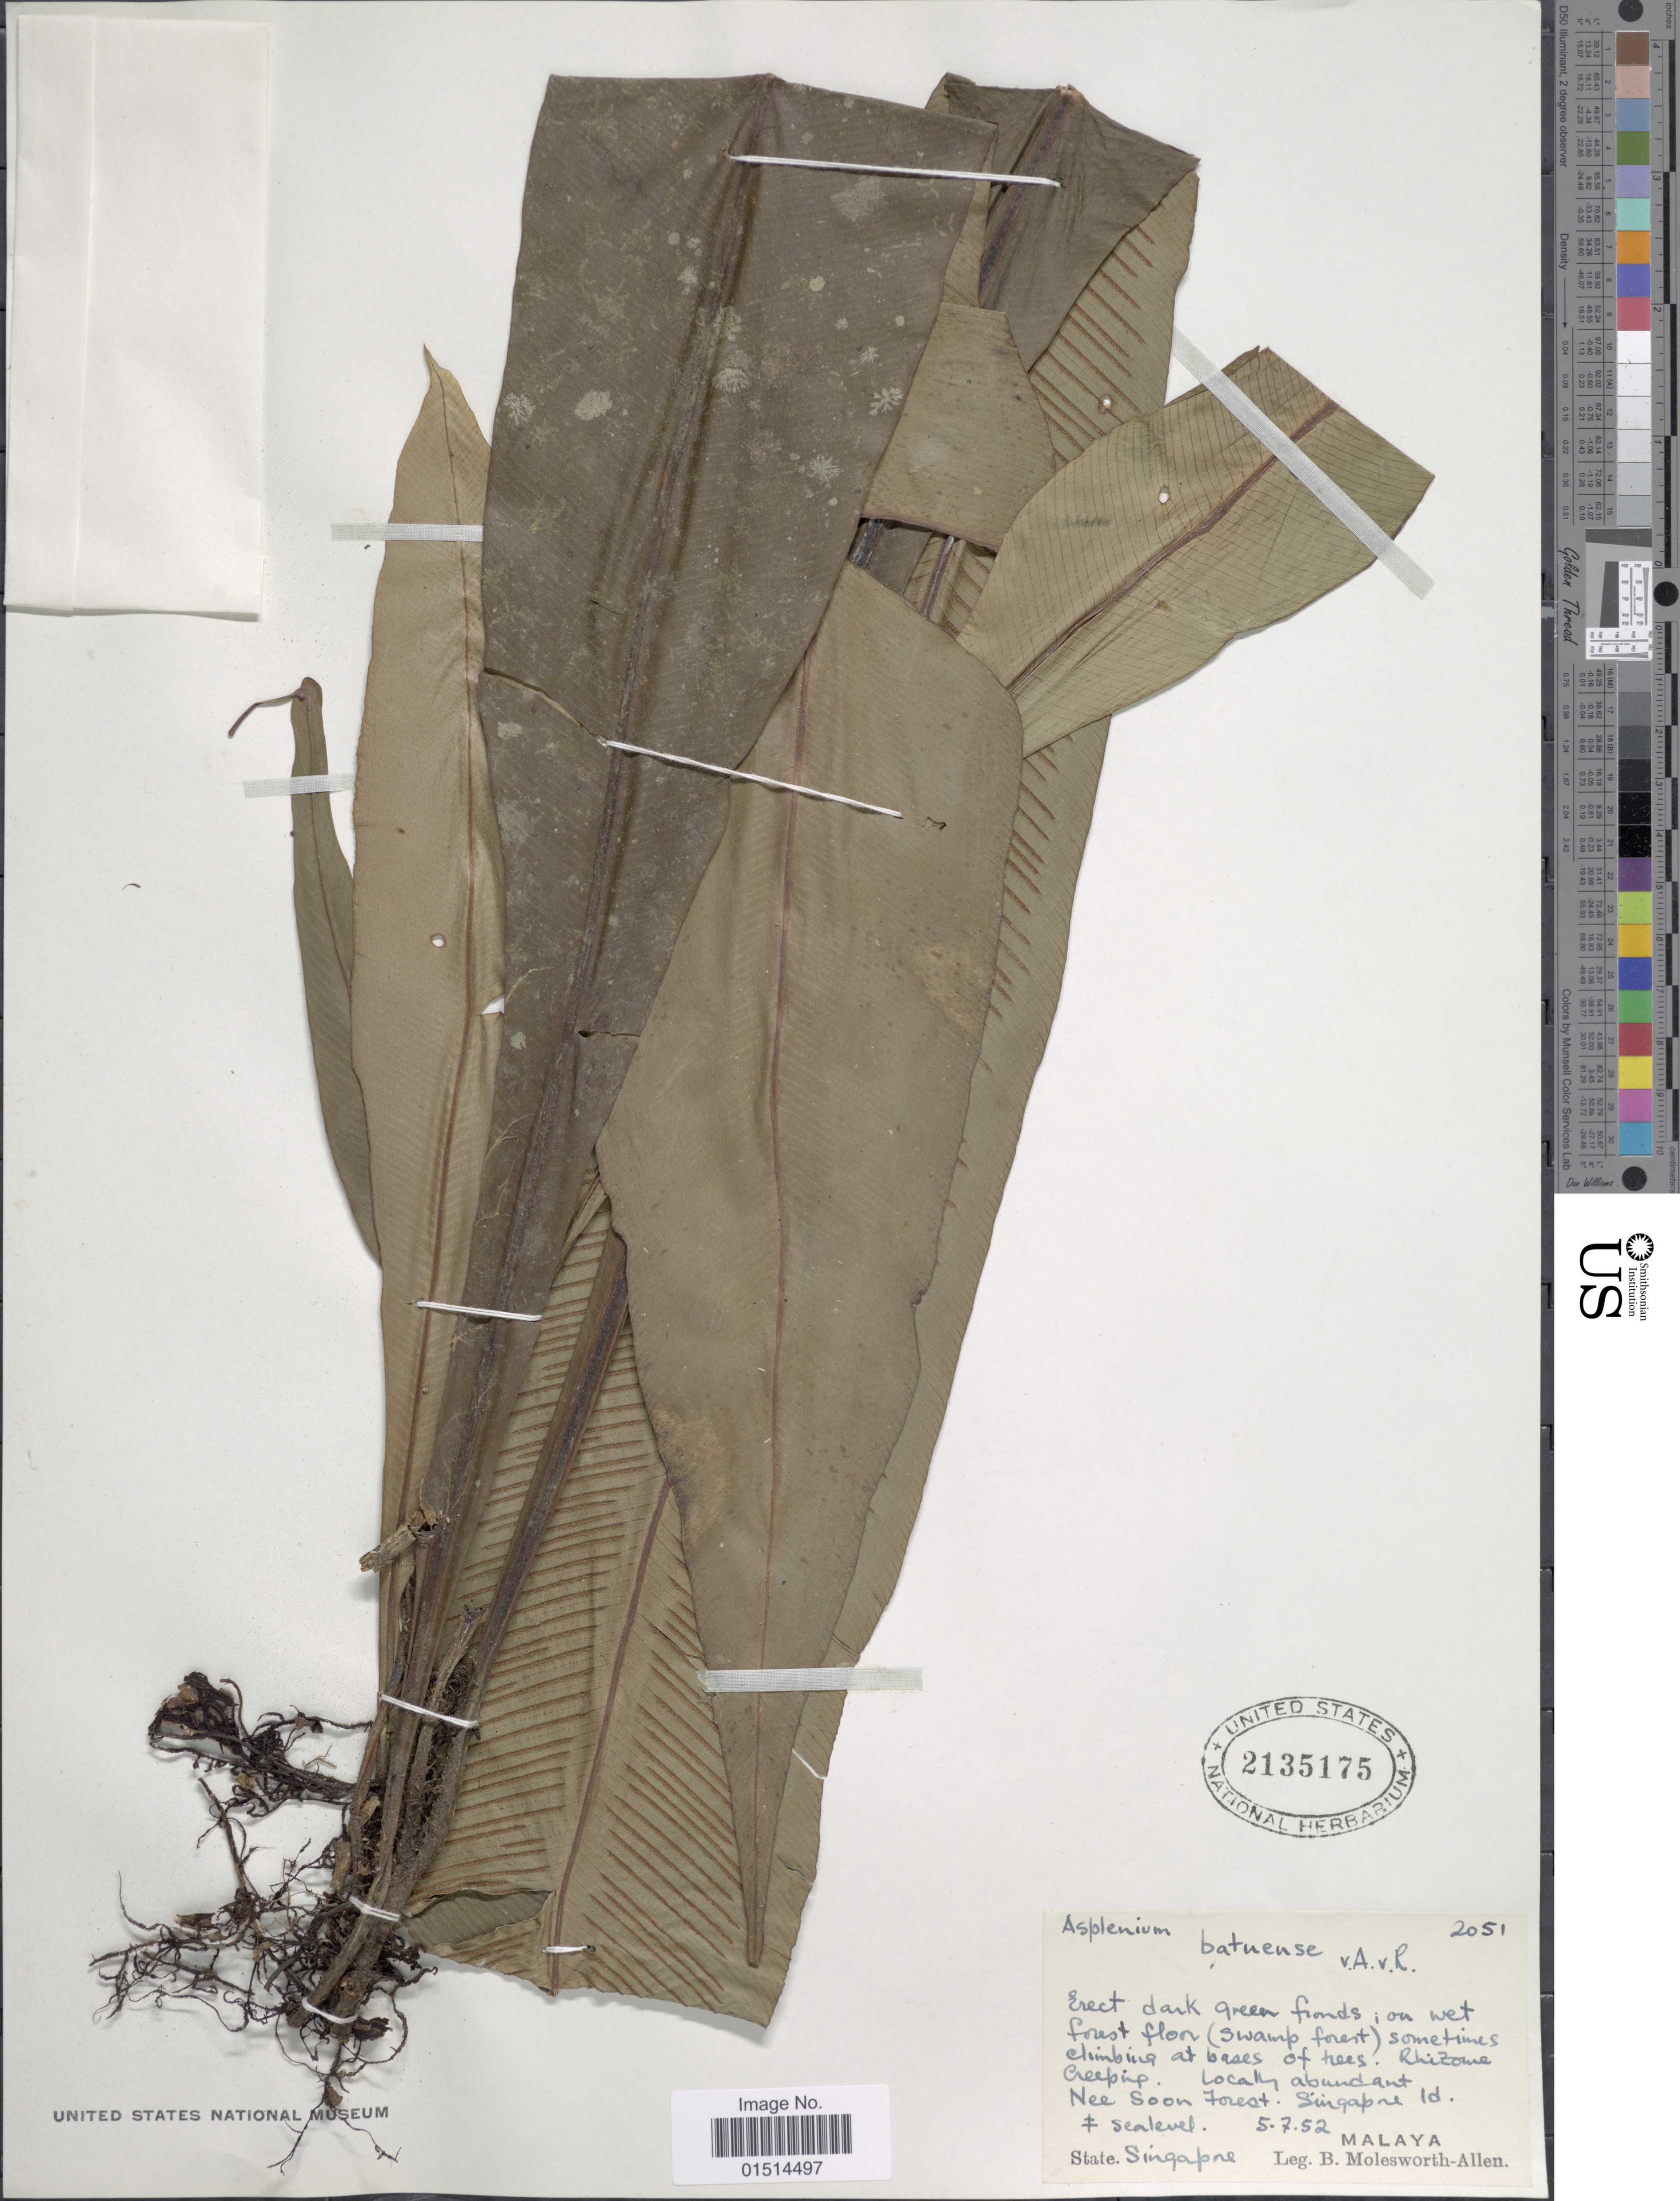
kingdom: Plantae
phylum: Tracheophyta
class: Polypodiopsida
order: Polypodiales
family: Aspleniaceae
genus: Asplenium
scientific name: Asplenium batuense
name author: Alderw.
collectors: B. E. G. Molesworth-Allen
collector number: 2051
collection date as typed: Transcribed d/m/y: 5/7/52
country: Singapore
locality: State Singapore, Malaya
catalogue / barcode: US 2135175